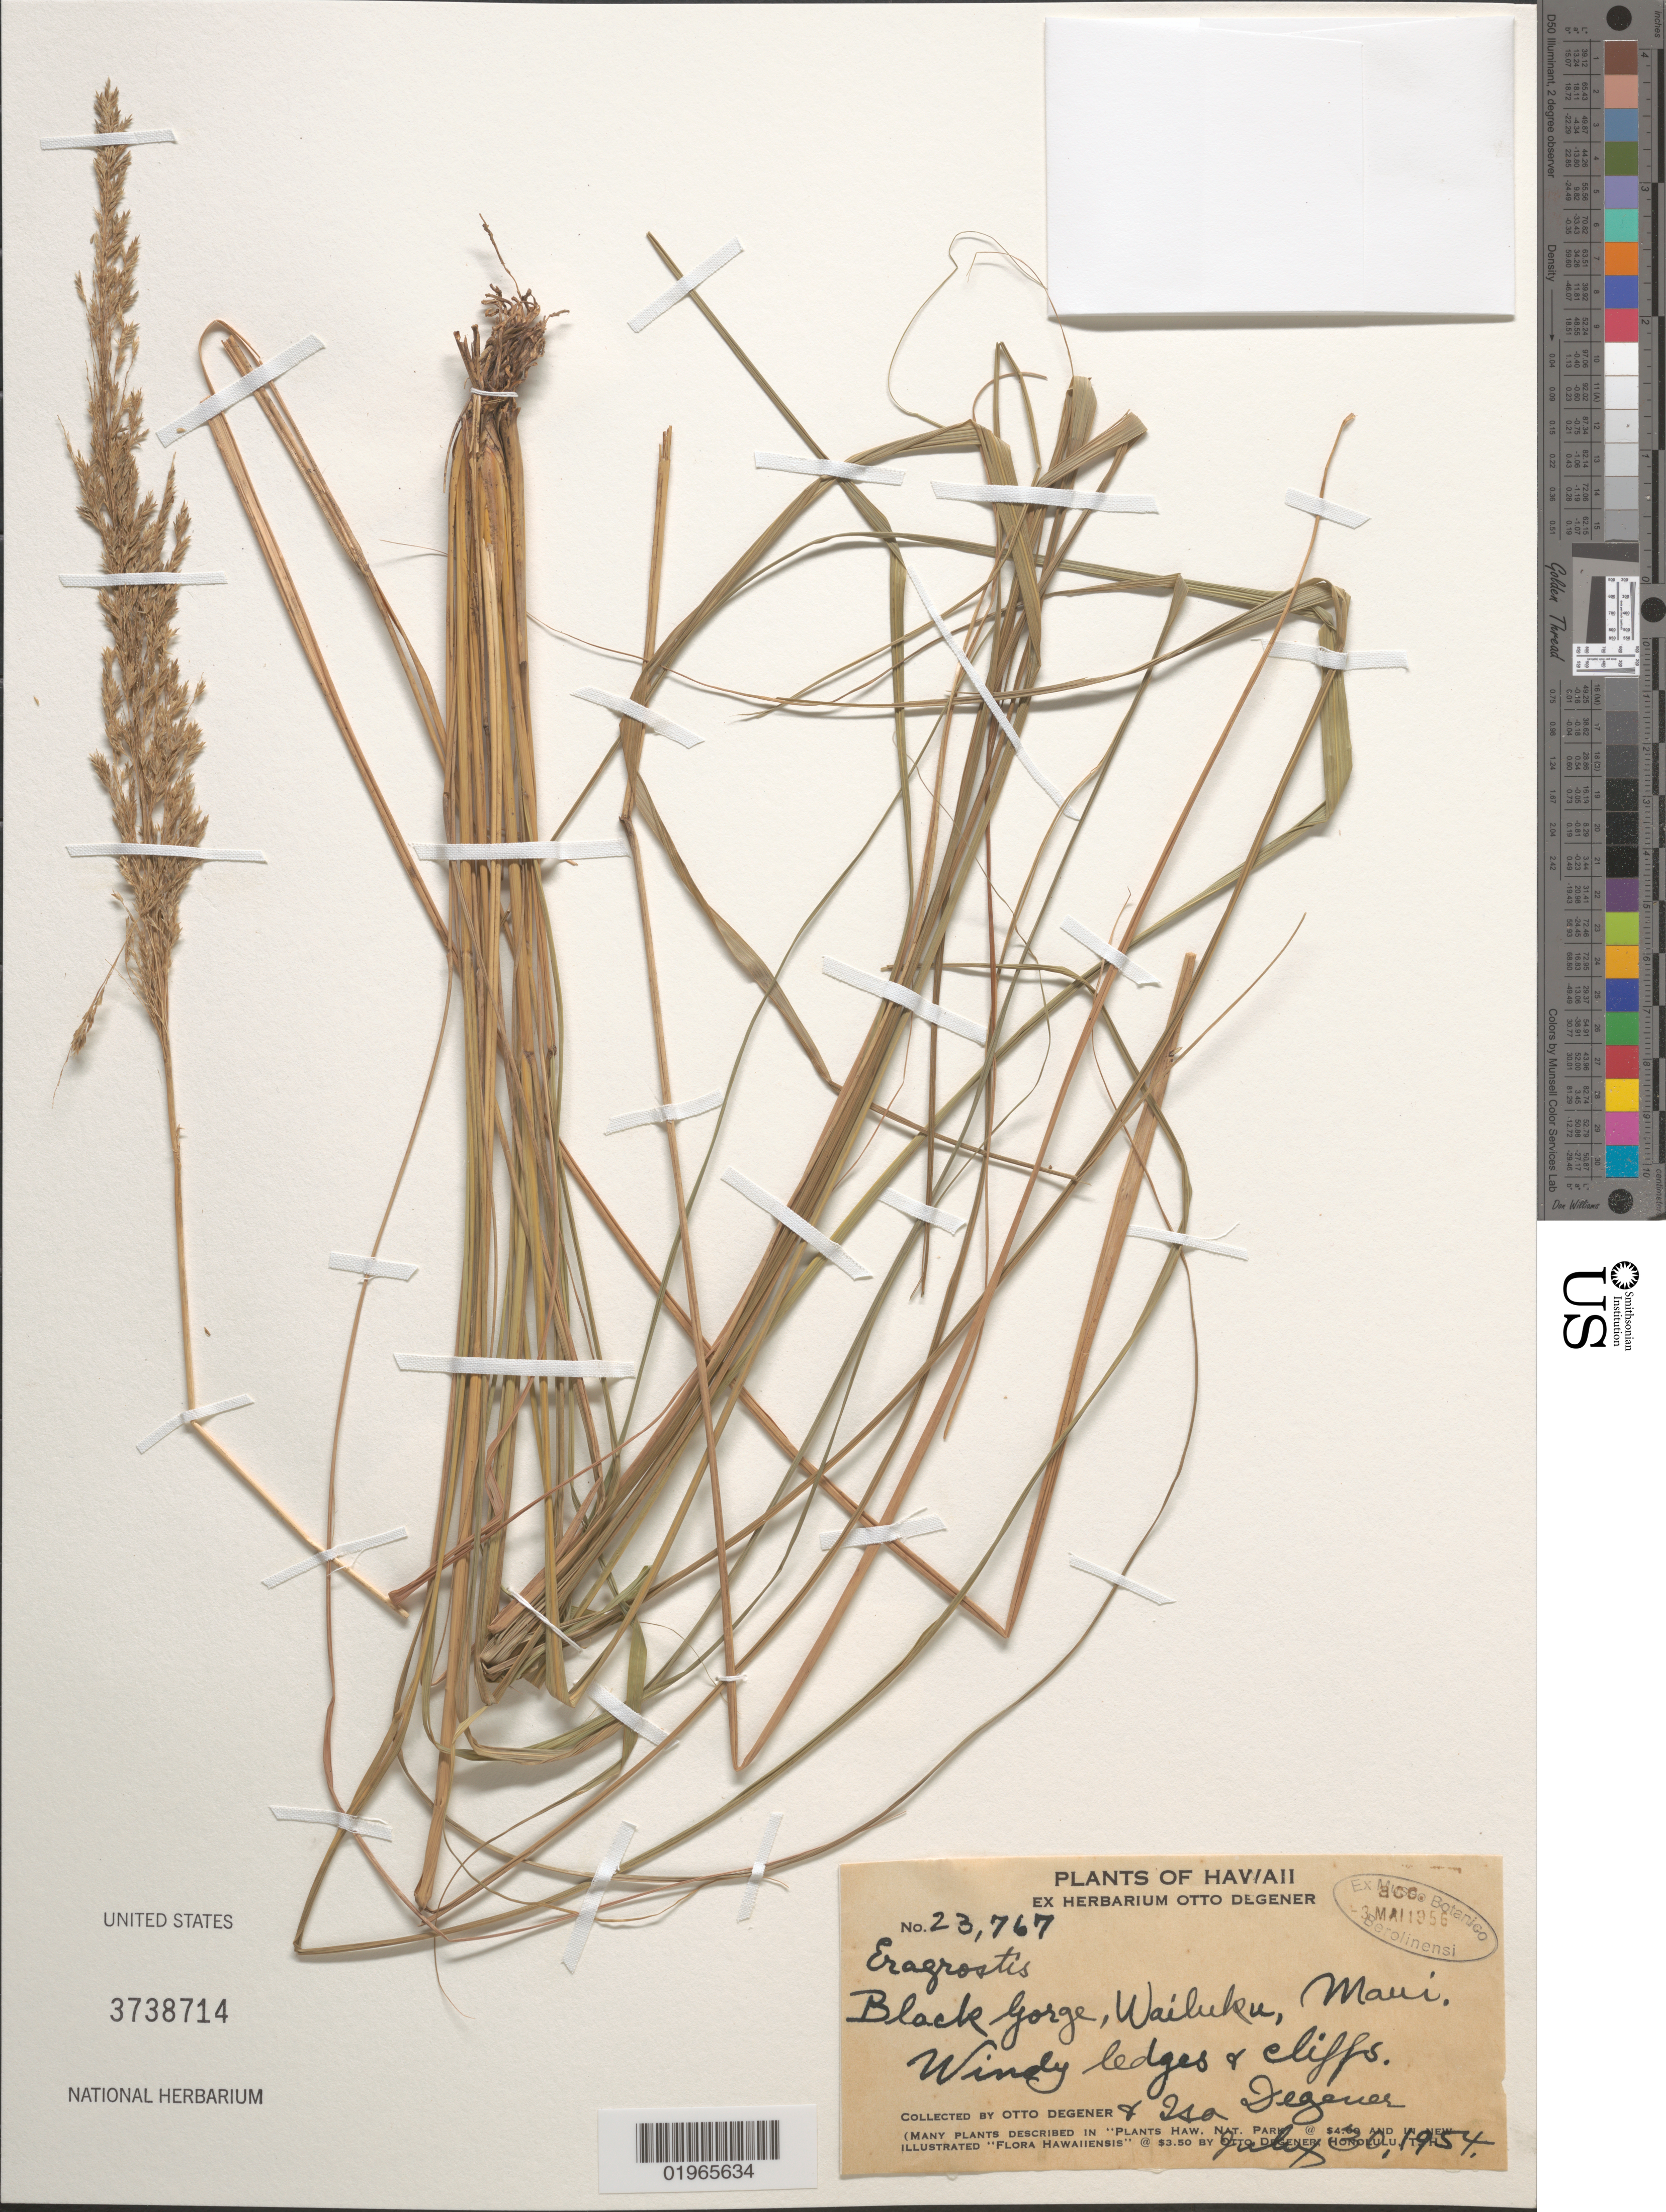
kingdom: Plantae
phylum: Tracheophyta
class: Liliopsida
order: Poales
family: Poaceae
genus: Eragrostis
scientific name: Eragrostis sp.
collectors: O. Degener & I. Degener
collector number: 23767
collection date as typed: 30 Jul 1954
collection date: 1954-07-30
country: United States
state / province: Hawaii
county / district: Maui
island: Maui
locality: Black Gorge, Wailuku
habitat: Windy ledges and cliffs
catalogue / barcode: US 3738714